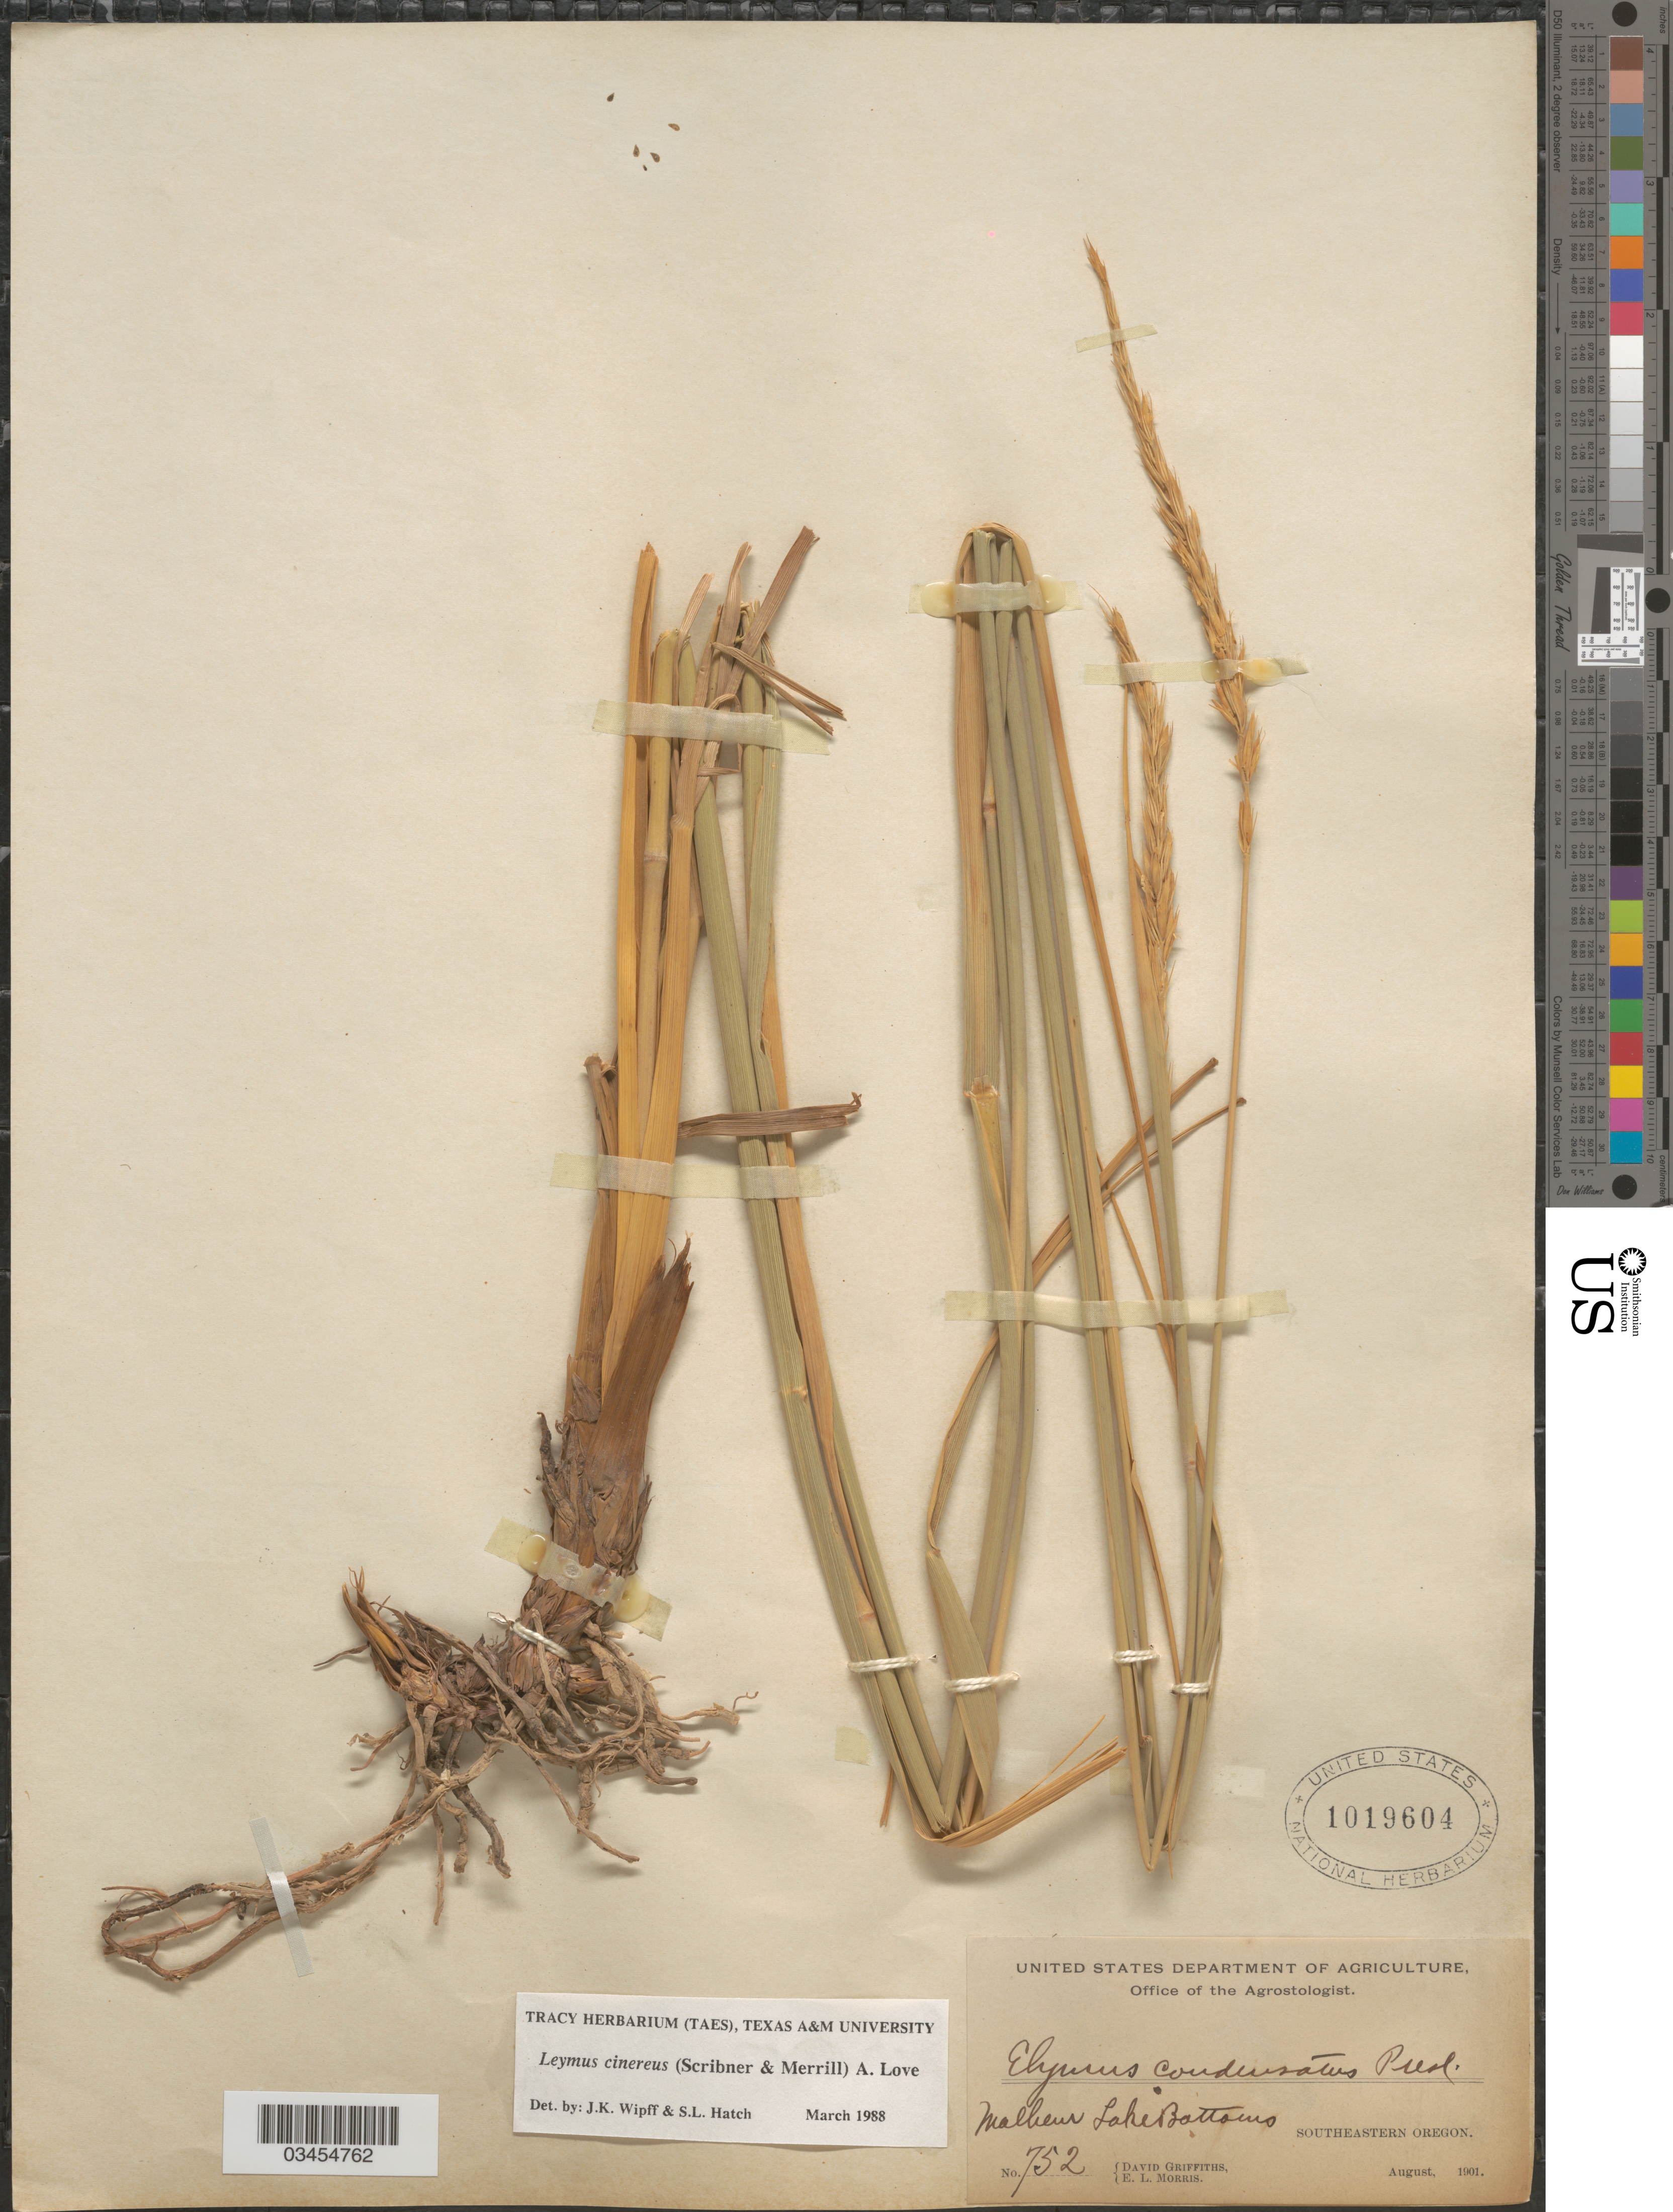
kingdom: Plantae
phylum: Tracheophyta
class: Liliopsida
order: Poales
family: Poaceae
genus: Leymus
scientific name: Leymus cinereus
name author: (Scribn. & Merr.) Á. Löve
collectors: D. Griffiths & E. Morris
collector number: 752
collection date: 1901-08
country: United States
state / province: Oregon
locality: Malheur Lake Bottoms. Southeastern Oregon.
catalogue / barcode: US 1019604